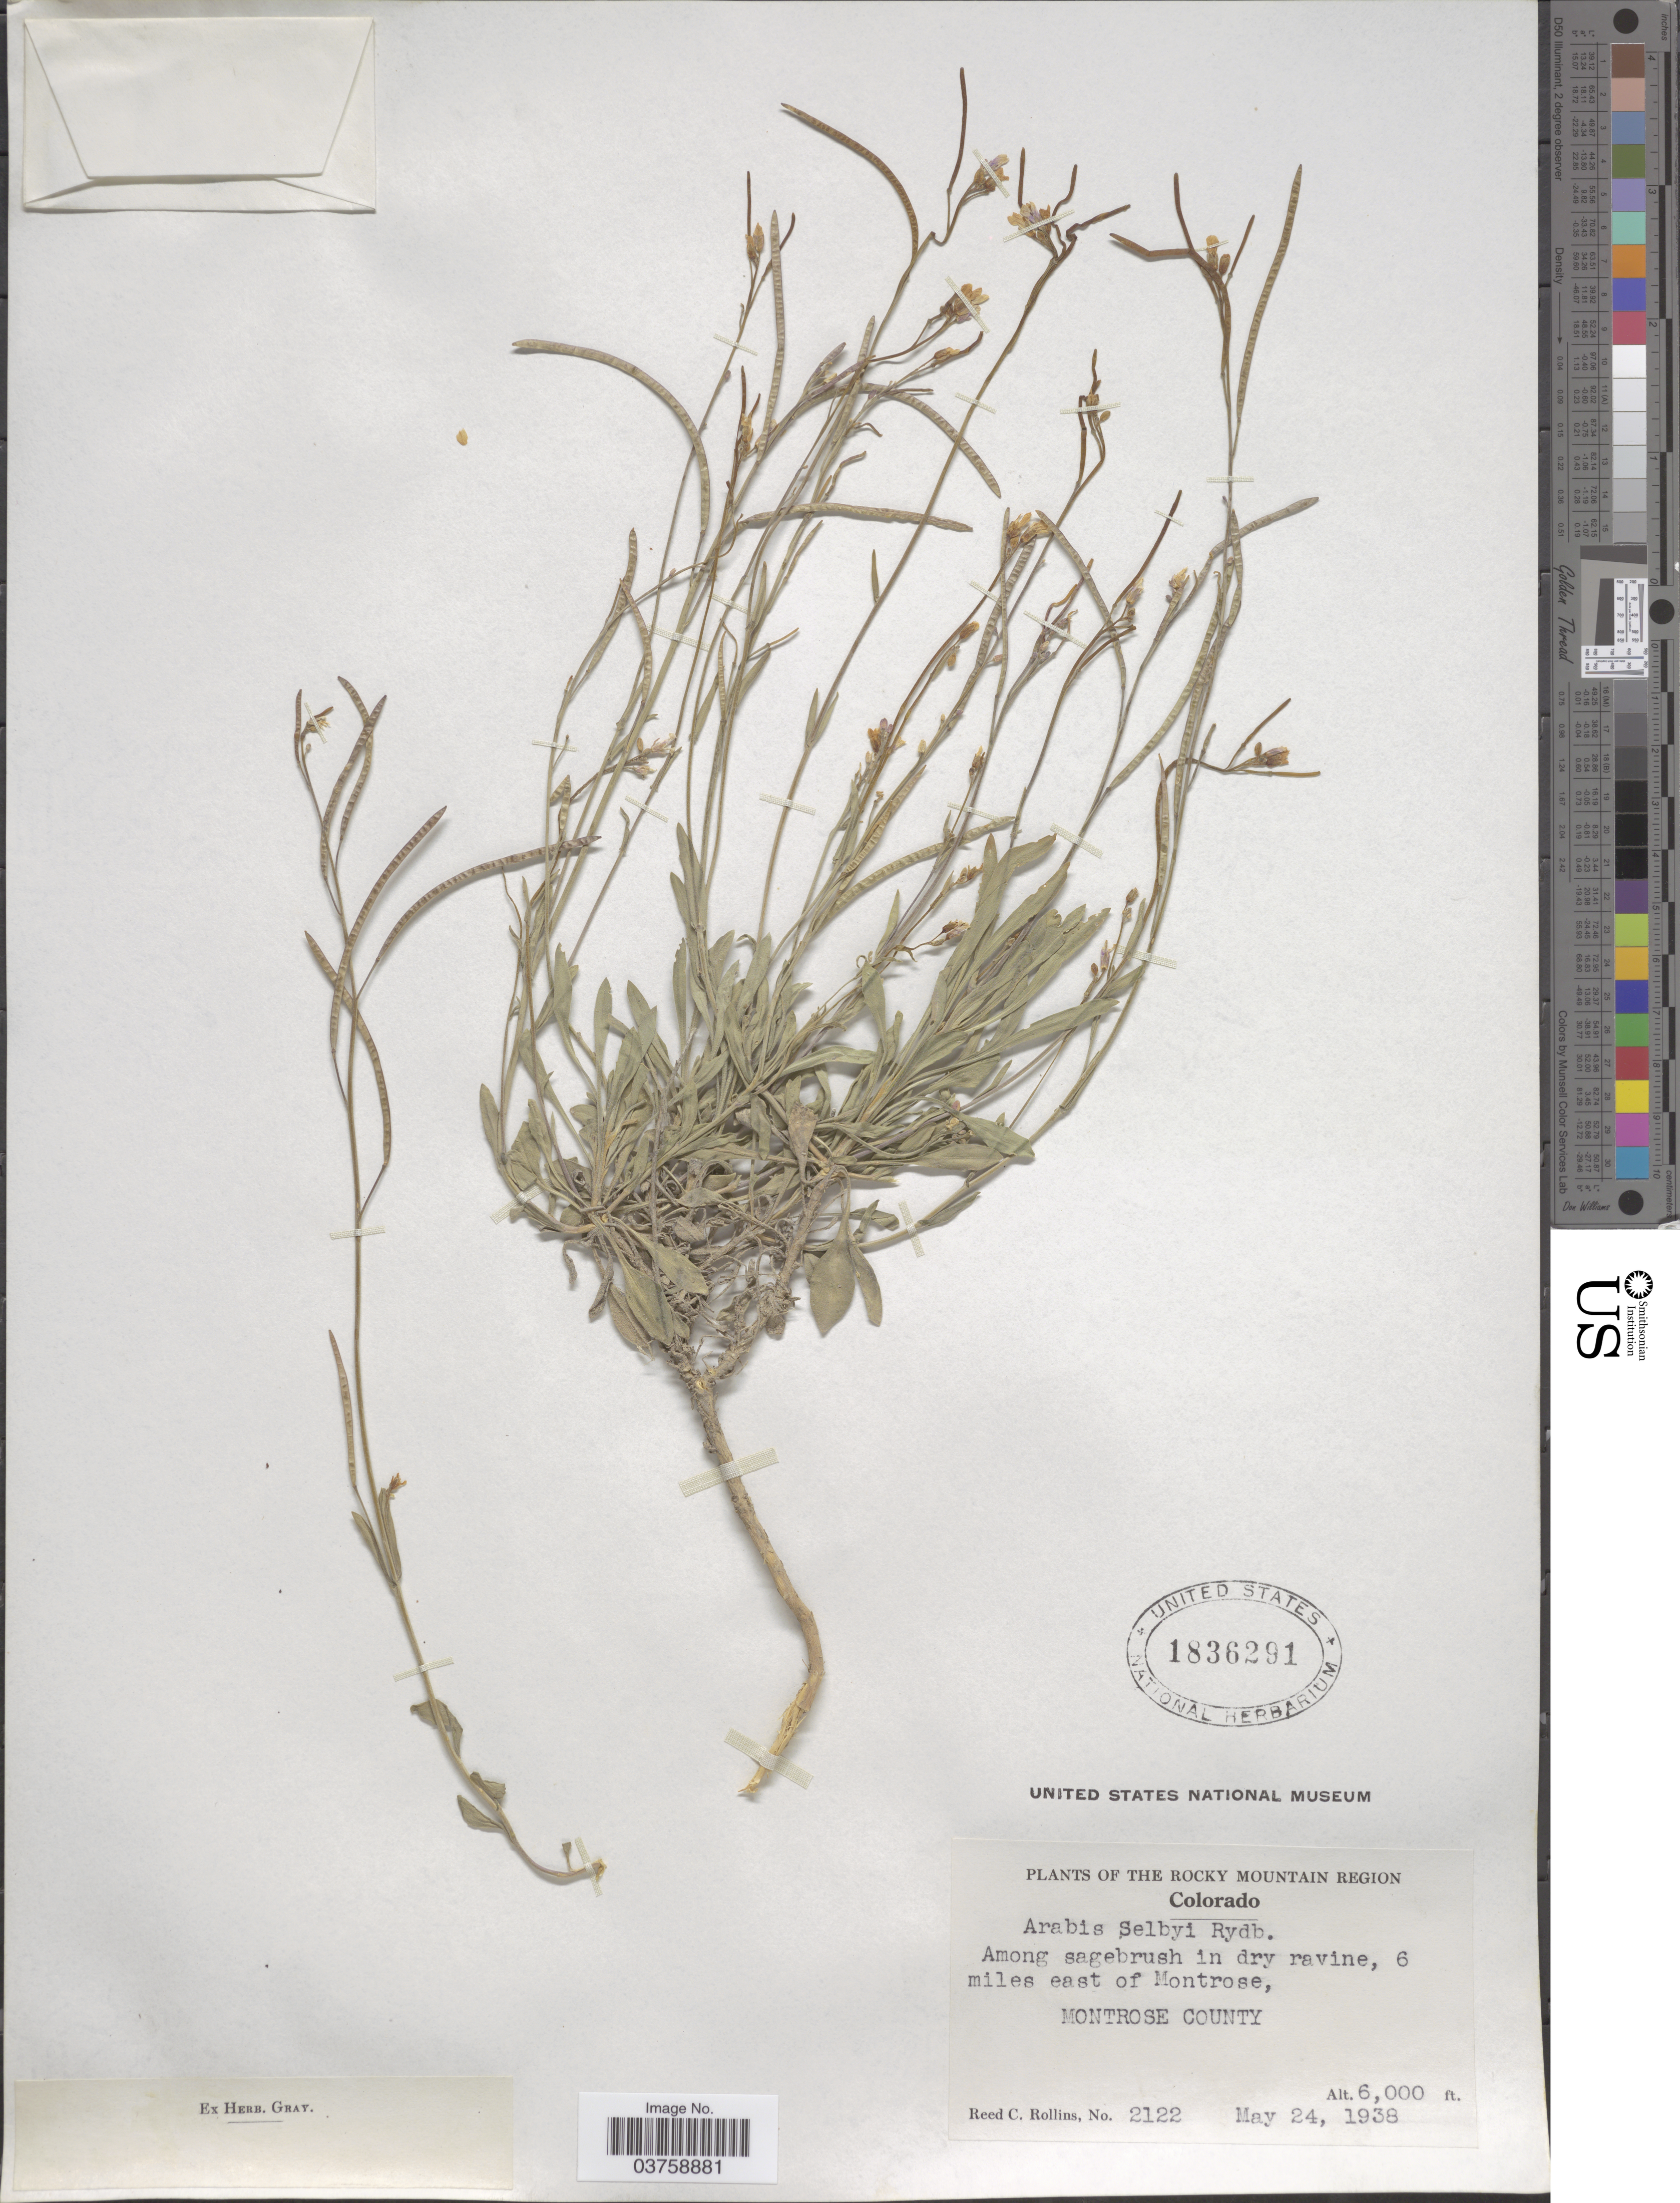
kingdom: Plantae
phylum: Tracheophyta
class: Magnoliopsida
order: Brassicales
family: Brassicaceae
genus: Arabis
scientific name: Arabis selbyi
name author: Rydb.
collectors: R. C. Rollins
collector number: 2122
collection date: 1938-05-24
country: United States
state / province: Colorado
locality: The Rocky Mountain Region. Among sagebrush in dry ravine, 6 miles east of Montrose, Montrose County.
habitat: among sagebrush in dry ravine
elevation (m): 1829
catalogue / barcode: US 1836291